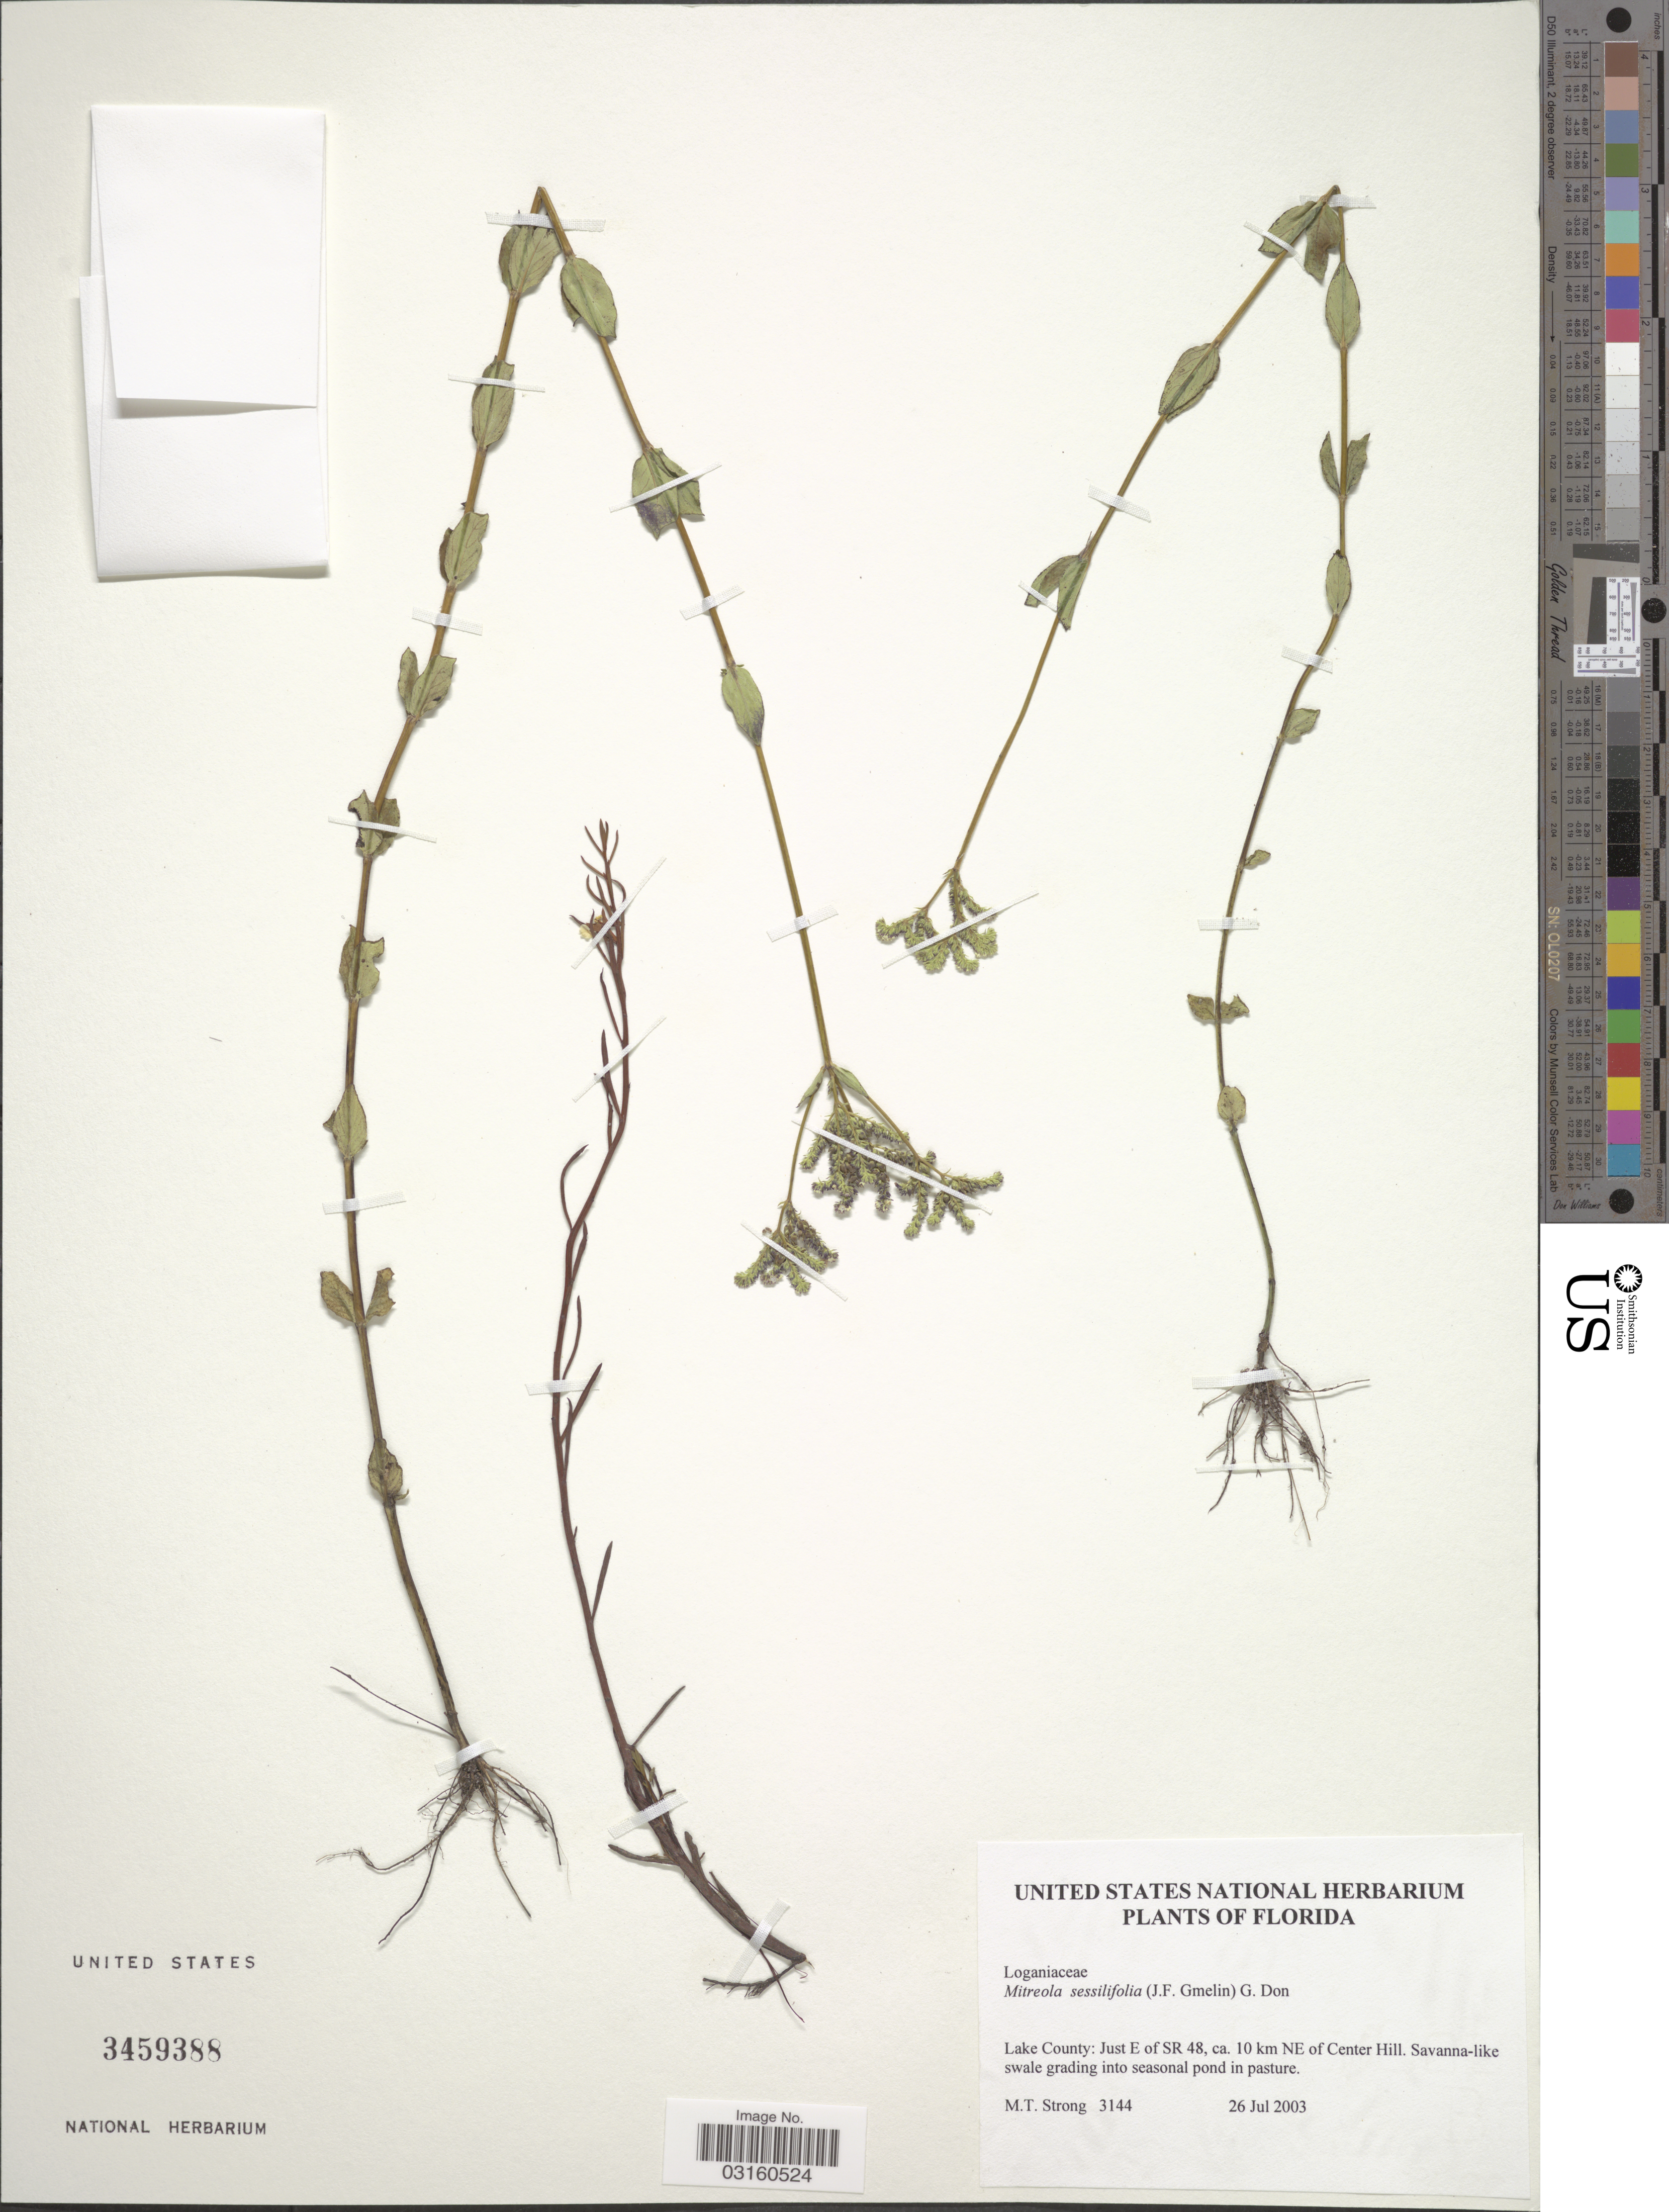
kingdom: Plantae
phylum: Tracheophyta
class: Magnoliopsida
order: Gentianales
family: Loganiaceae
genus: Mitreola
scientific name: Mitreola sessilifolia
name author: (J.F. Gmel.) G. Don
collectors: M. T. Strong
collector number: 3144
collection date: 2003-07-26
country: United States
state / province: Florida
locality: Lake County: Just E of SR 48, ca. 10 km NE of Center Hill.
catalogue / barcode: US 3459388